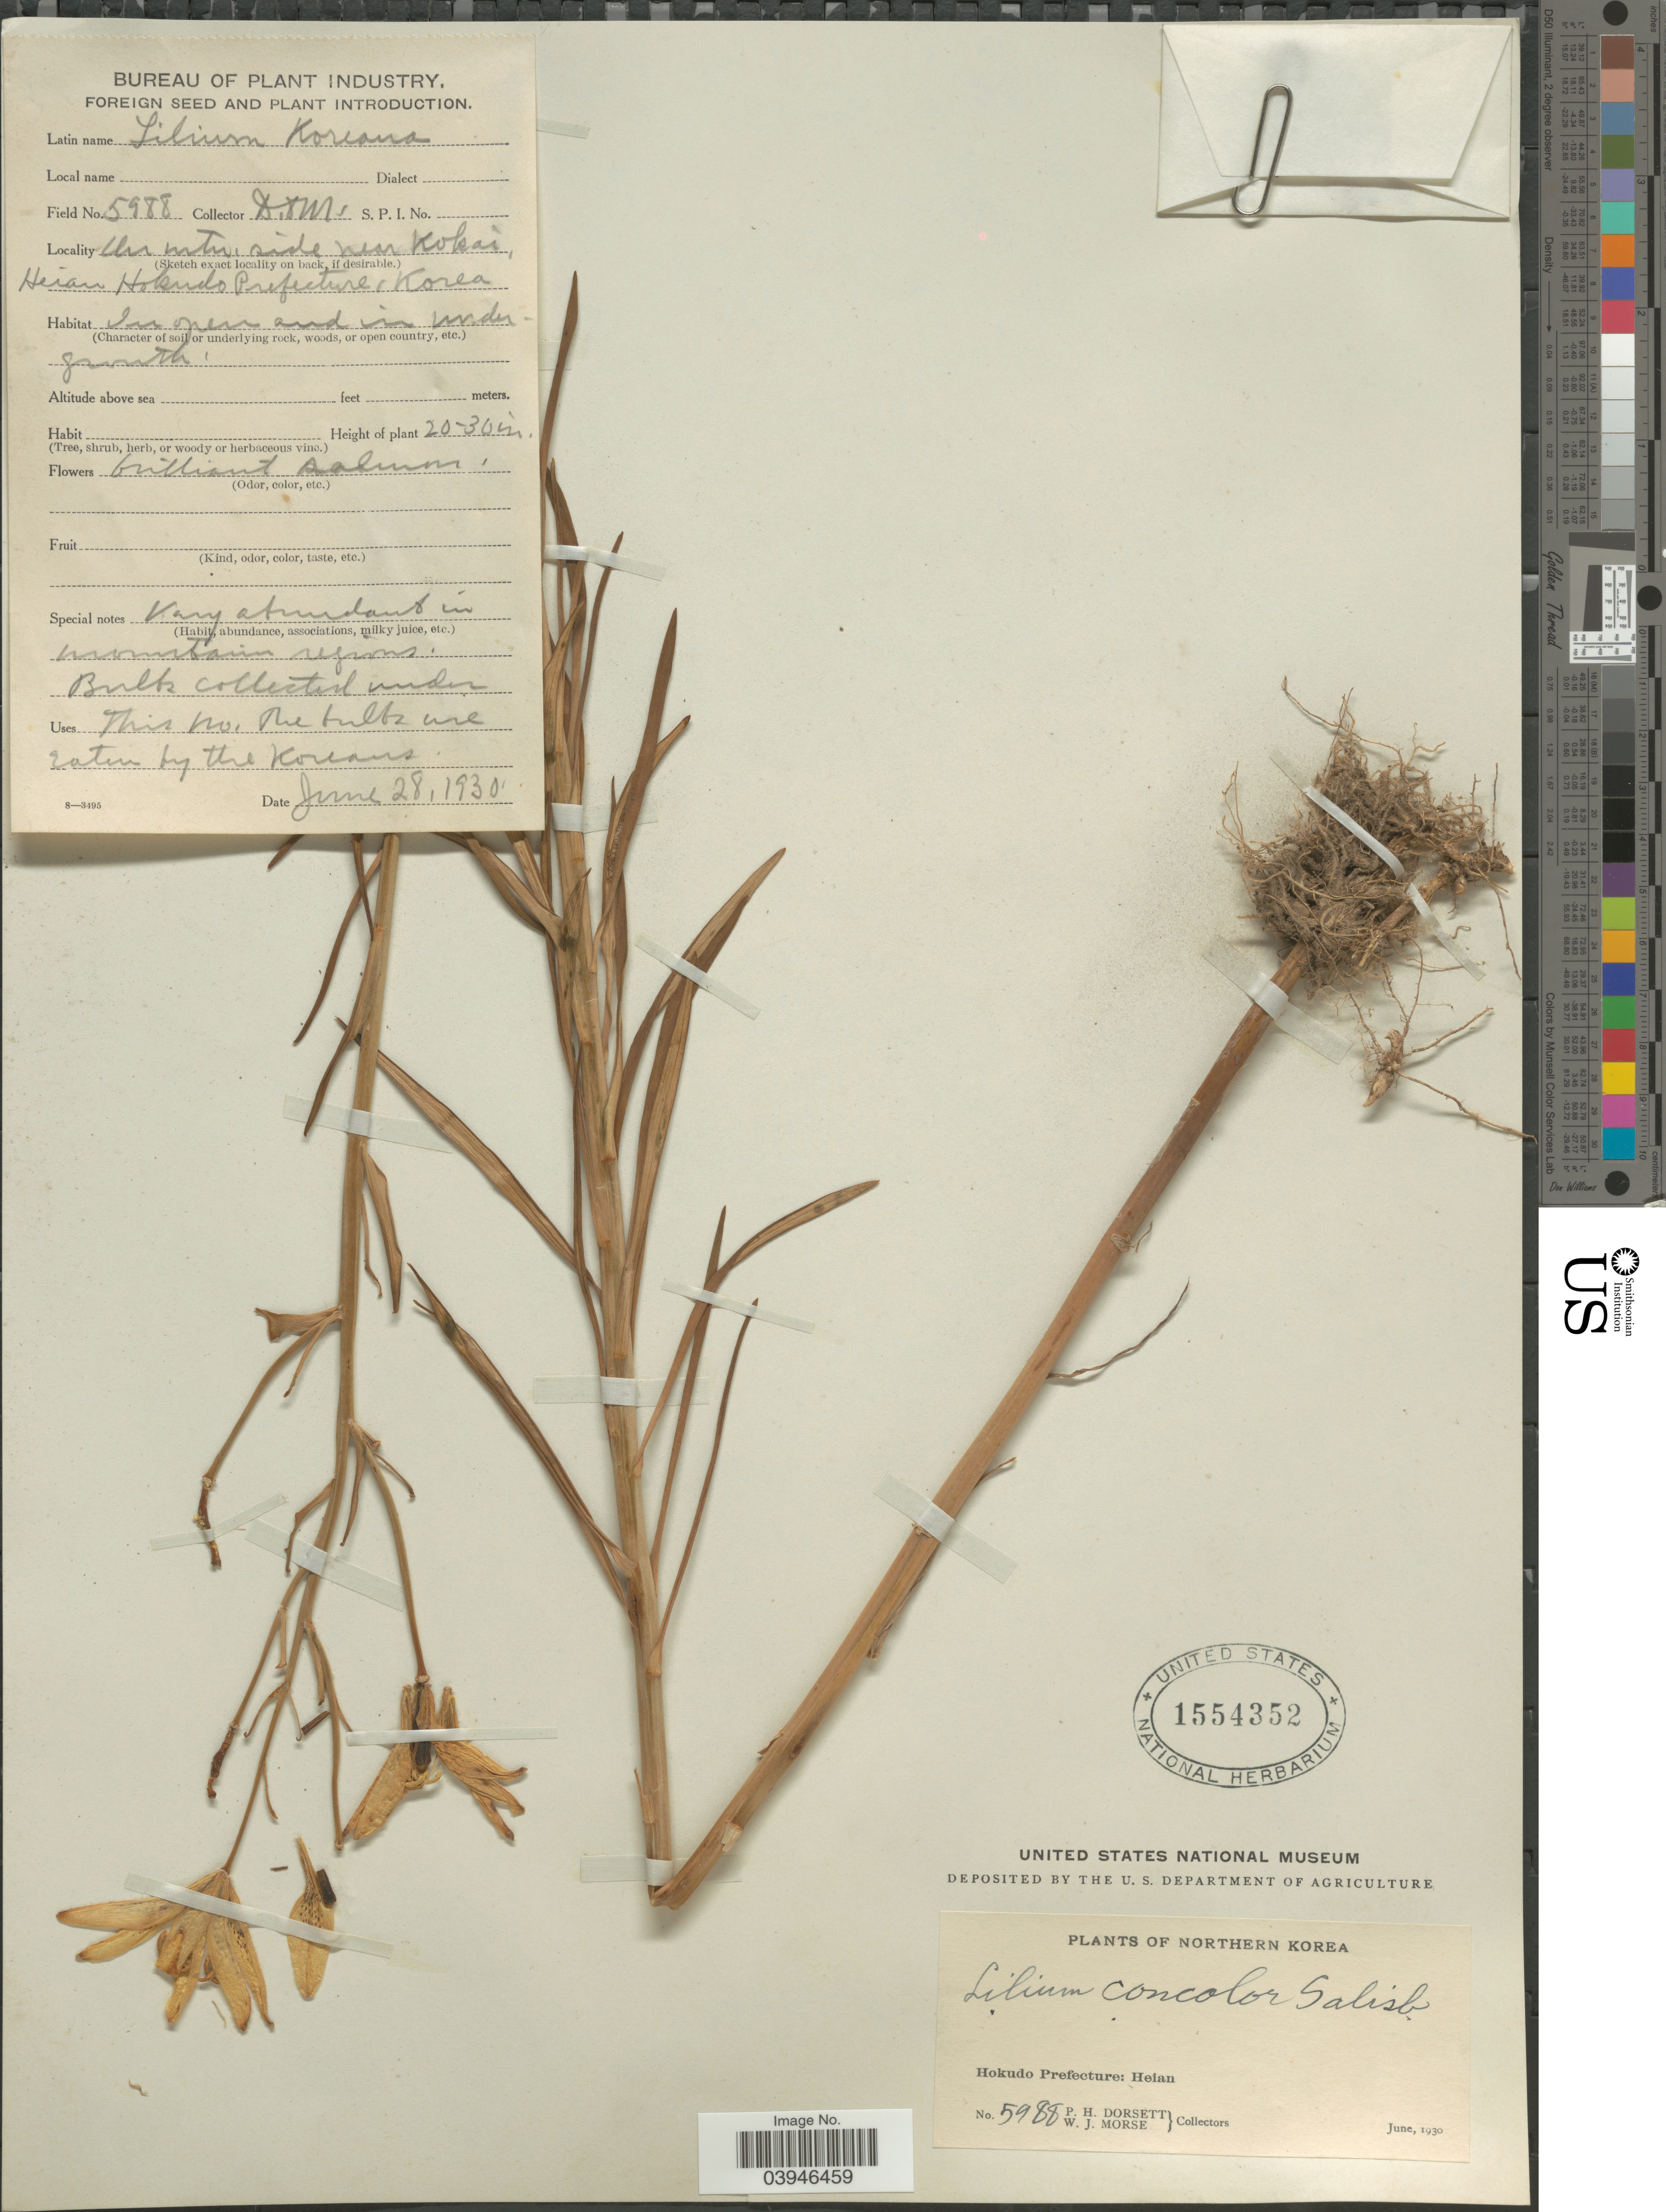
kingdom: Plantae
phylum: Tracheophyta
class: Liliopsida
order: Liliales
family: Liliaceae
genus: Lilium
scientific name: Lilium concolor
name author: Salisb.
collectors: P. H. Dorsett & W. J. Morse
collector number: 5988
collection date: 1930-06-28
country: North Korea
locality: Northern Korea. Hokudo Prefecture: Heian. On mtn. side near Kokai, Heian Hokudo Prefecture.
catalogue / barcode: US 1554352